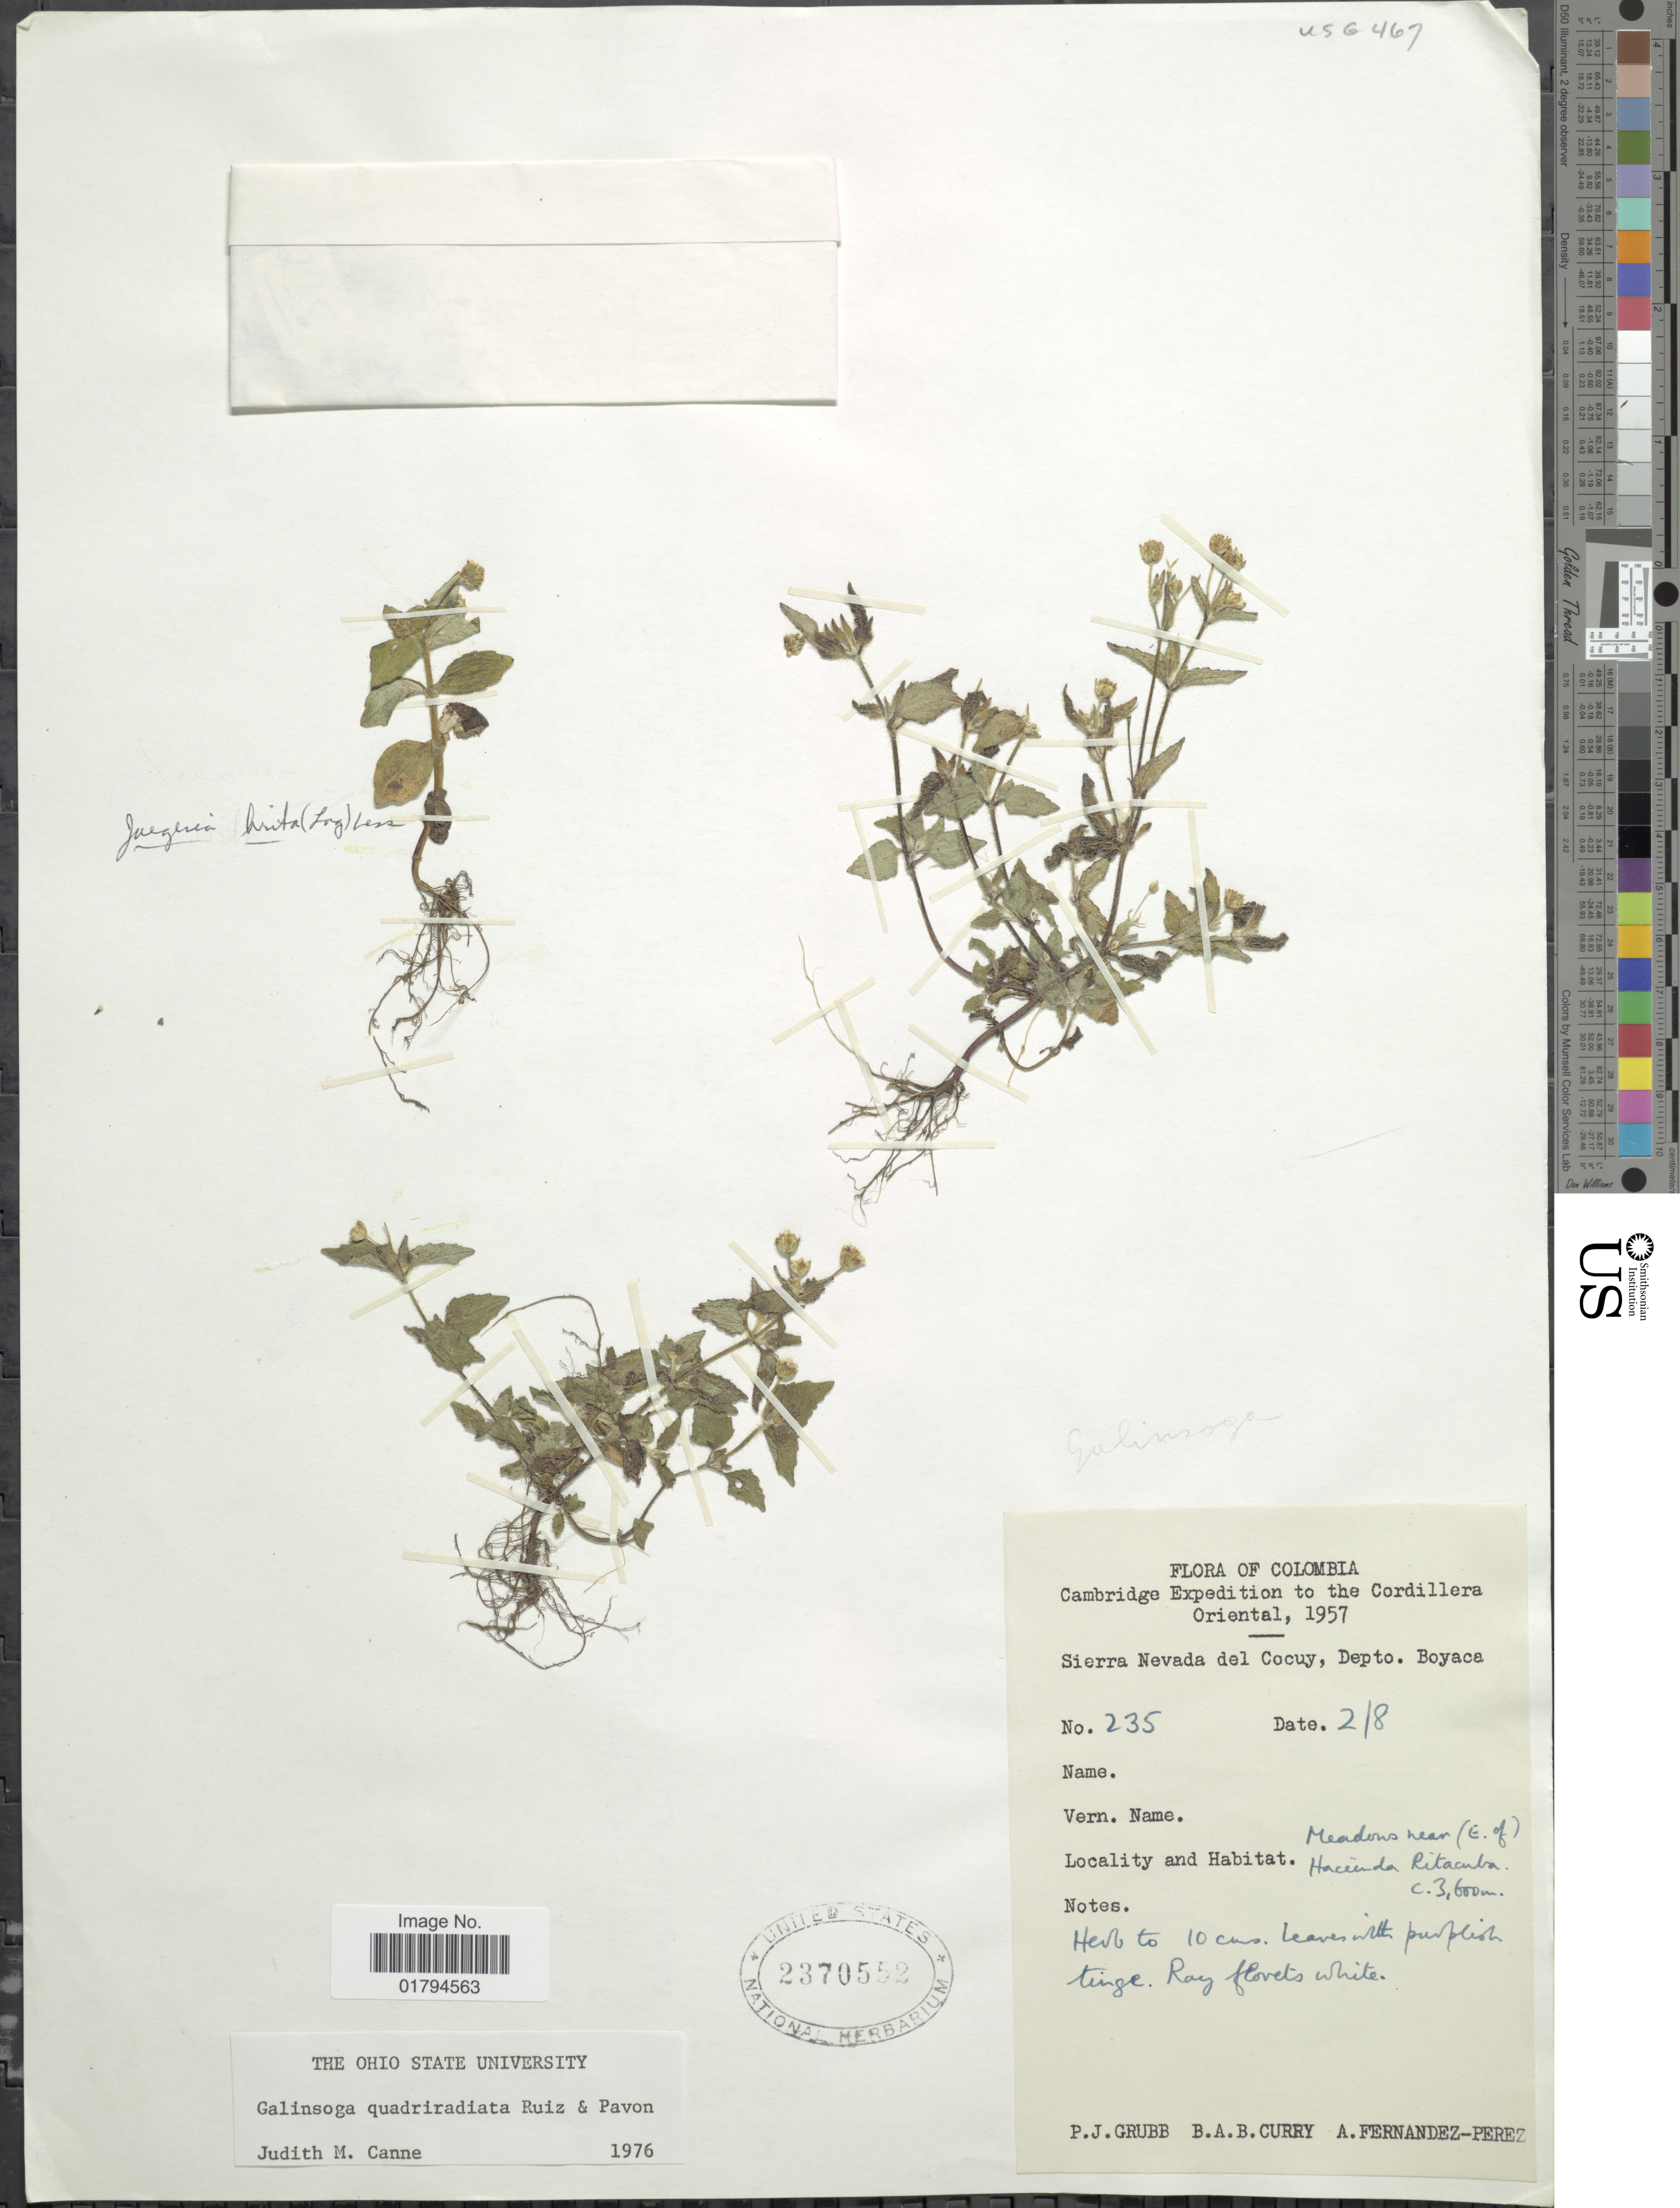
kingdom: Plantae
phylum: Tracheophyta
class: Magnoliopsida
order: Asterales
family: Asteraceae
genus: Galinsoga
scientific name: Galinsoga quadriradiata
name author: Ruiz & Pav.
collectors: P. J. Grubb, B. Curry & A. Fernández-Pérez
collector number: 235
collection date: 1957-08-02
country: Colombia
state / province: Boyacá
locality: Sierra Nevada del Cocuy, Cambridge, Cordillera Oriental. Meadows near (E. of) Hacienda Ritacuba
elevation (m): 3600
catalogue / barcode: US 2370552